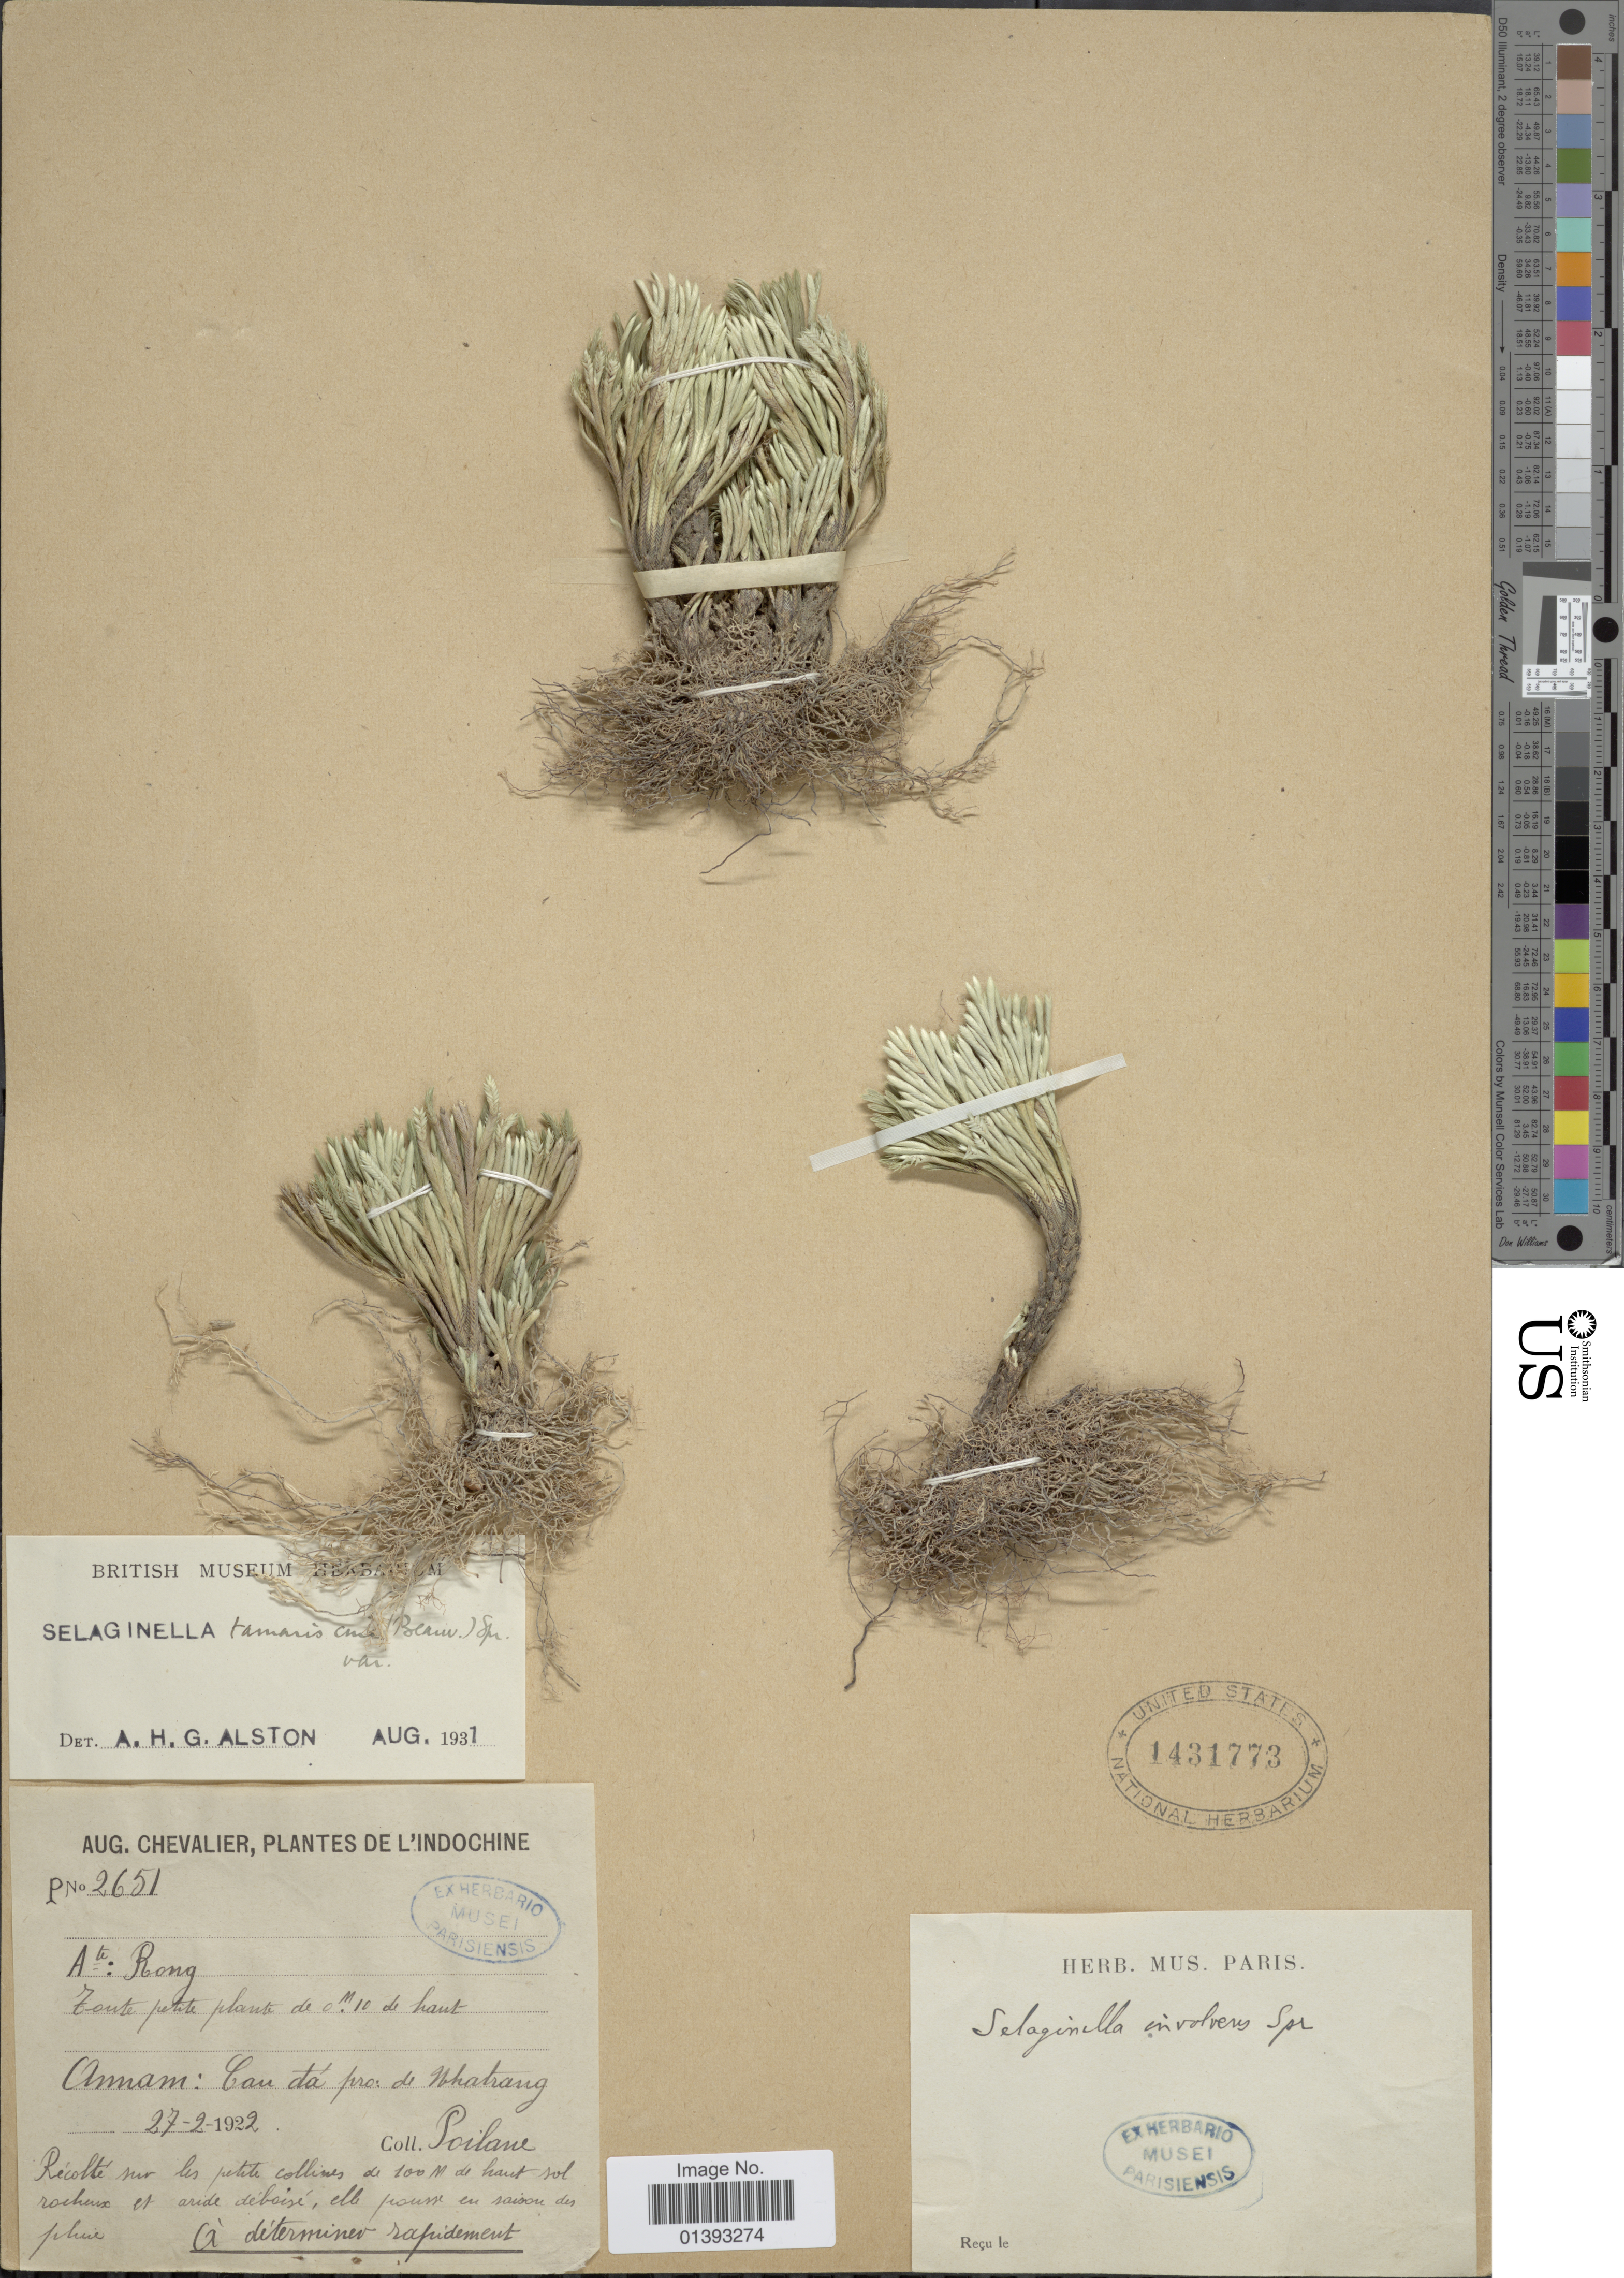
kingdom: Plantae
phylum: Tracheophyta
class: Lycopodiopsida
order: Selaginellales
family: Selaginellaceae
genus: Selaginella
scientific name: Selaginella tamariscina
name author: (P. Beauv.) Spring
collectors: -. Poilane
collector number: P2651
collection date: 1922-02-27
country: Vietnam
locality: L'Indochine, Annam: bau tá pro: de Ubatrang, Até Rong [interpreted]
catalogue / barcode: US 1431773